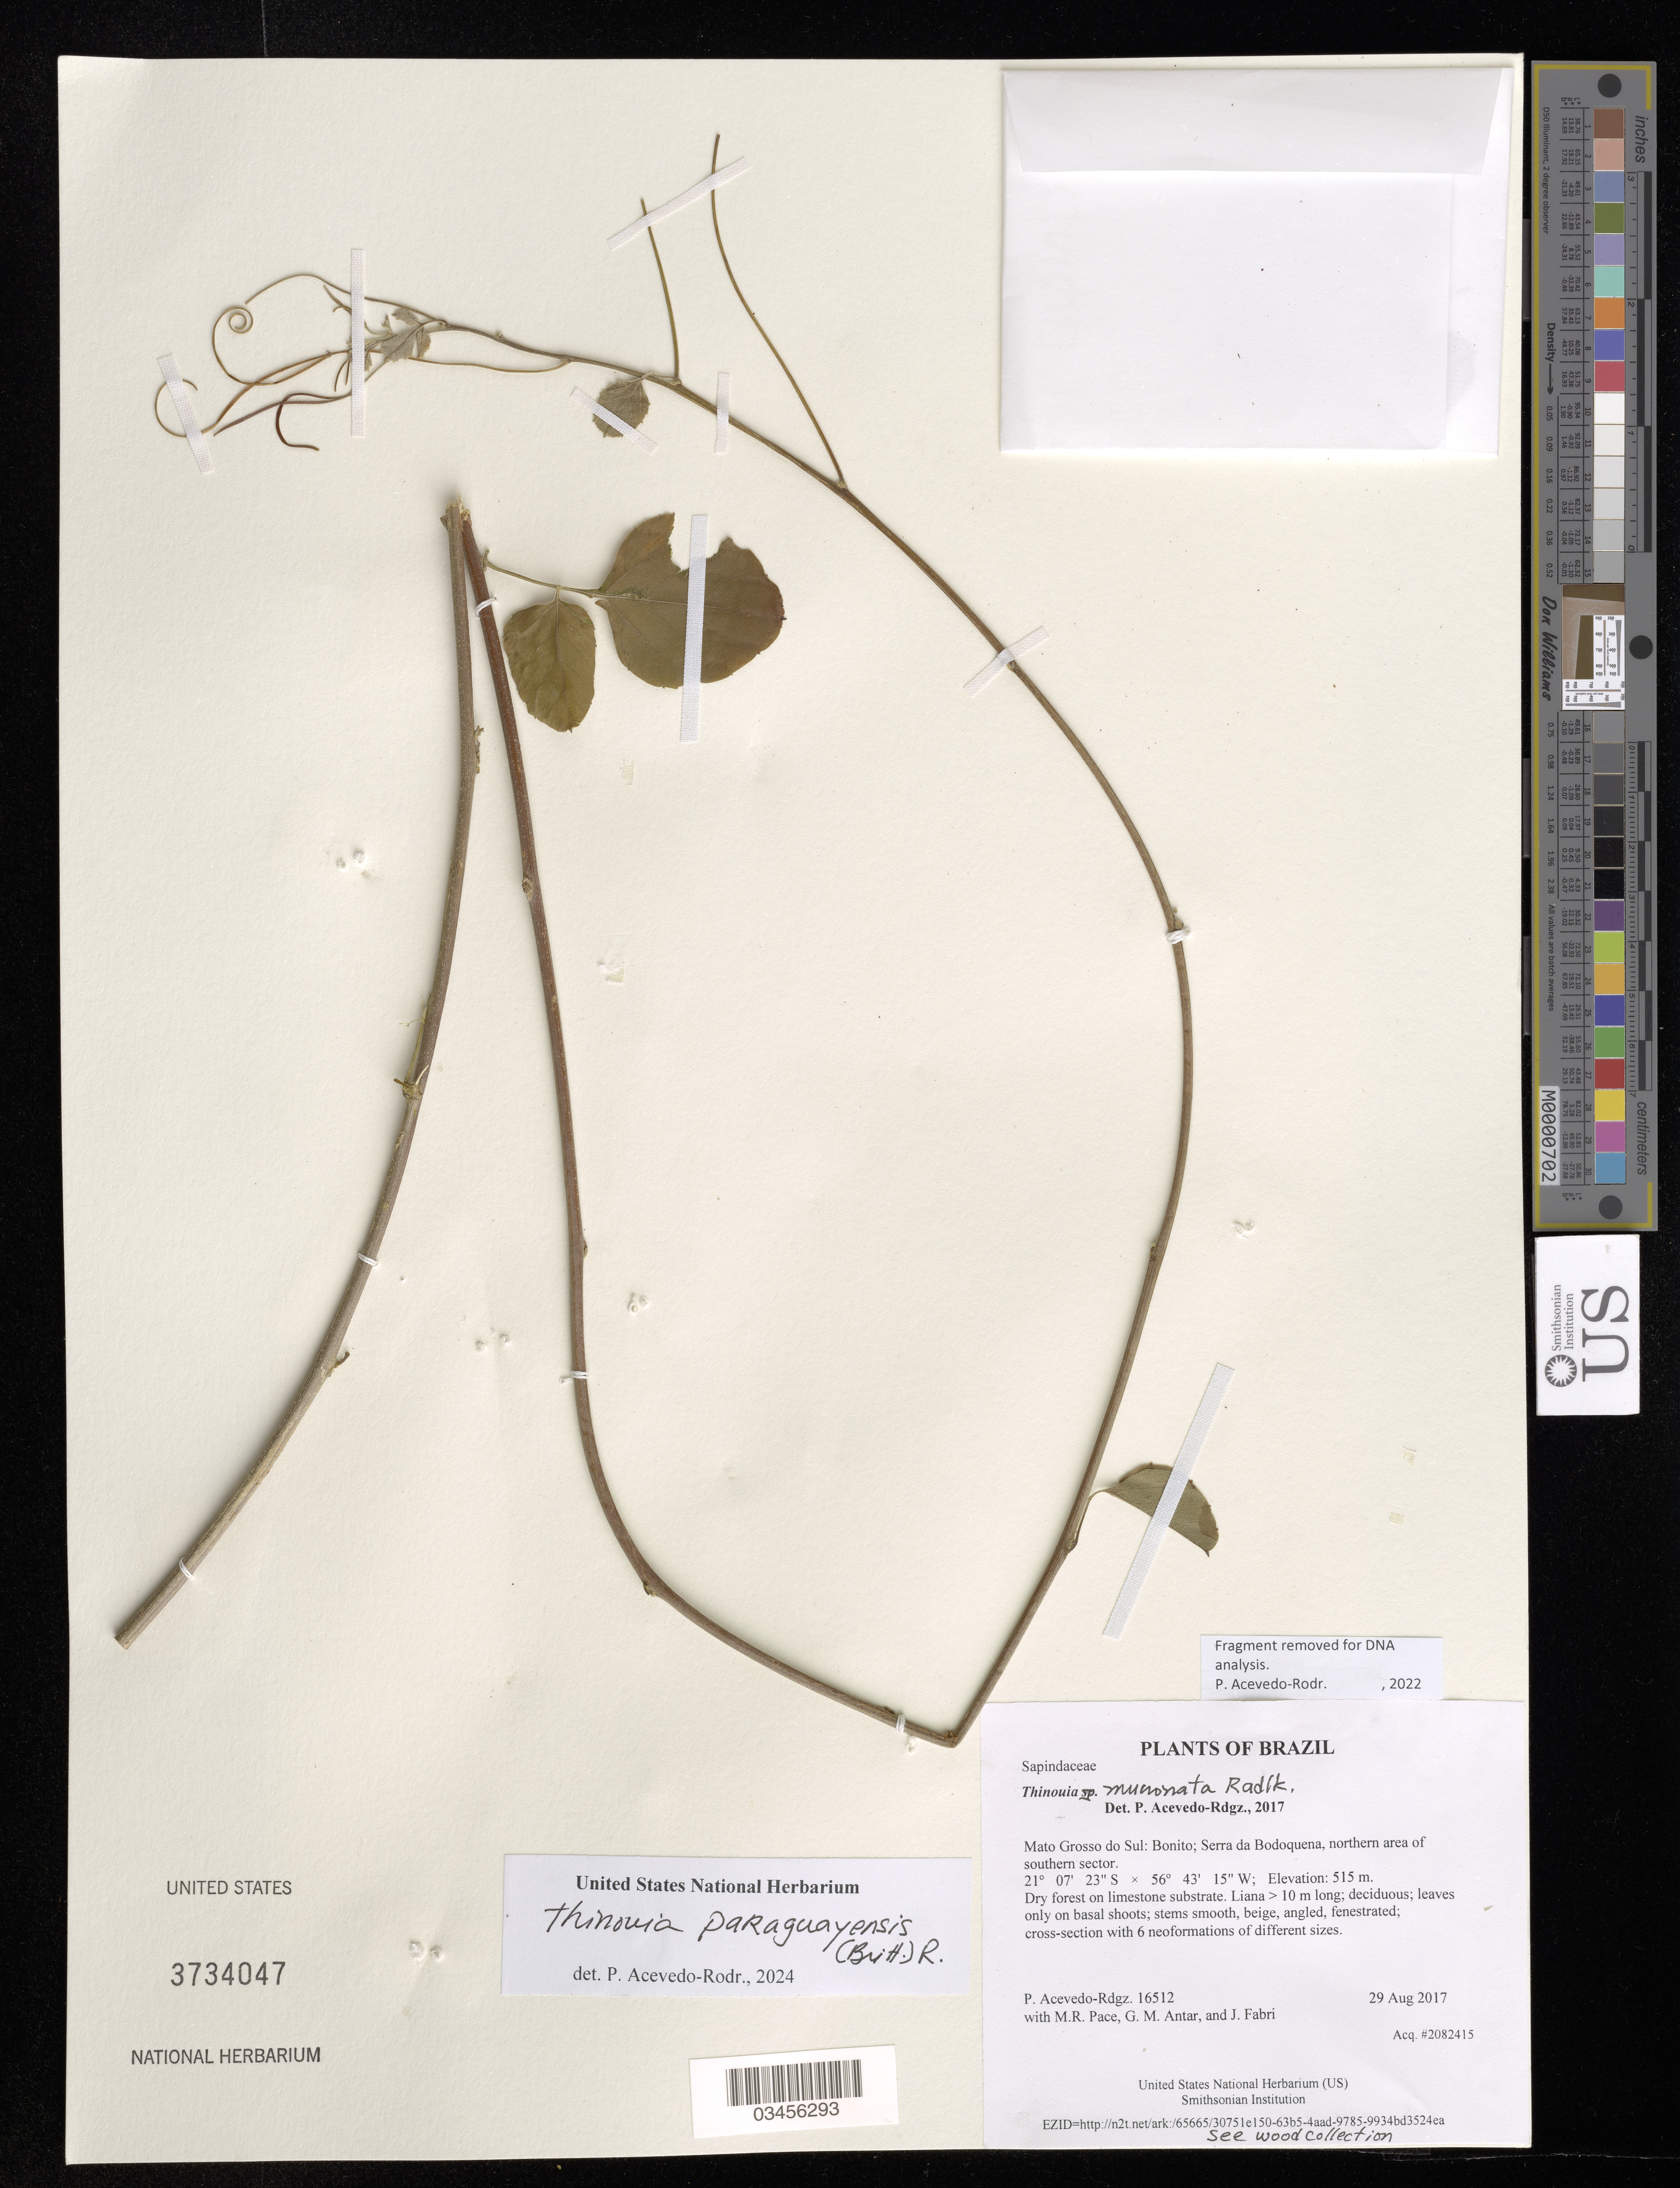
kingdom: Plantae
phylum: Tracheophyta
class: Magnoliopsida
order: Sapindales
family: Sapindaceae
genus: Thinouia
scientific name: Thinouia paraguayensis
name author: (Britton) Radlk.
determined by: Acevedo-Rodriguez, P., (US), Smithsonian Institution - National Museum of Natural History (UNITED STATES)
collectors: P. Acevedo-Rodr., M. R. Pace, G. M. Antar & J. Fabri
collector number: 16512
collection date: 2017-08-29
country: Brazil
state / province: Mato Grosso do Sul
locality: Bonito; Serra da Bodoquena, northern area of southern sector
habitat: Dry forest on limestone substrate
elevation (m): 515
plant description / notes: US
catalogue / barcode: US 3734047